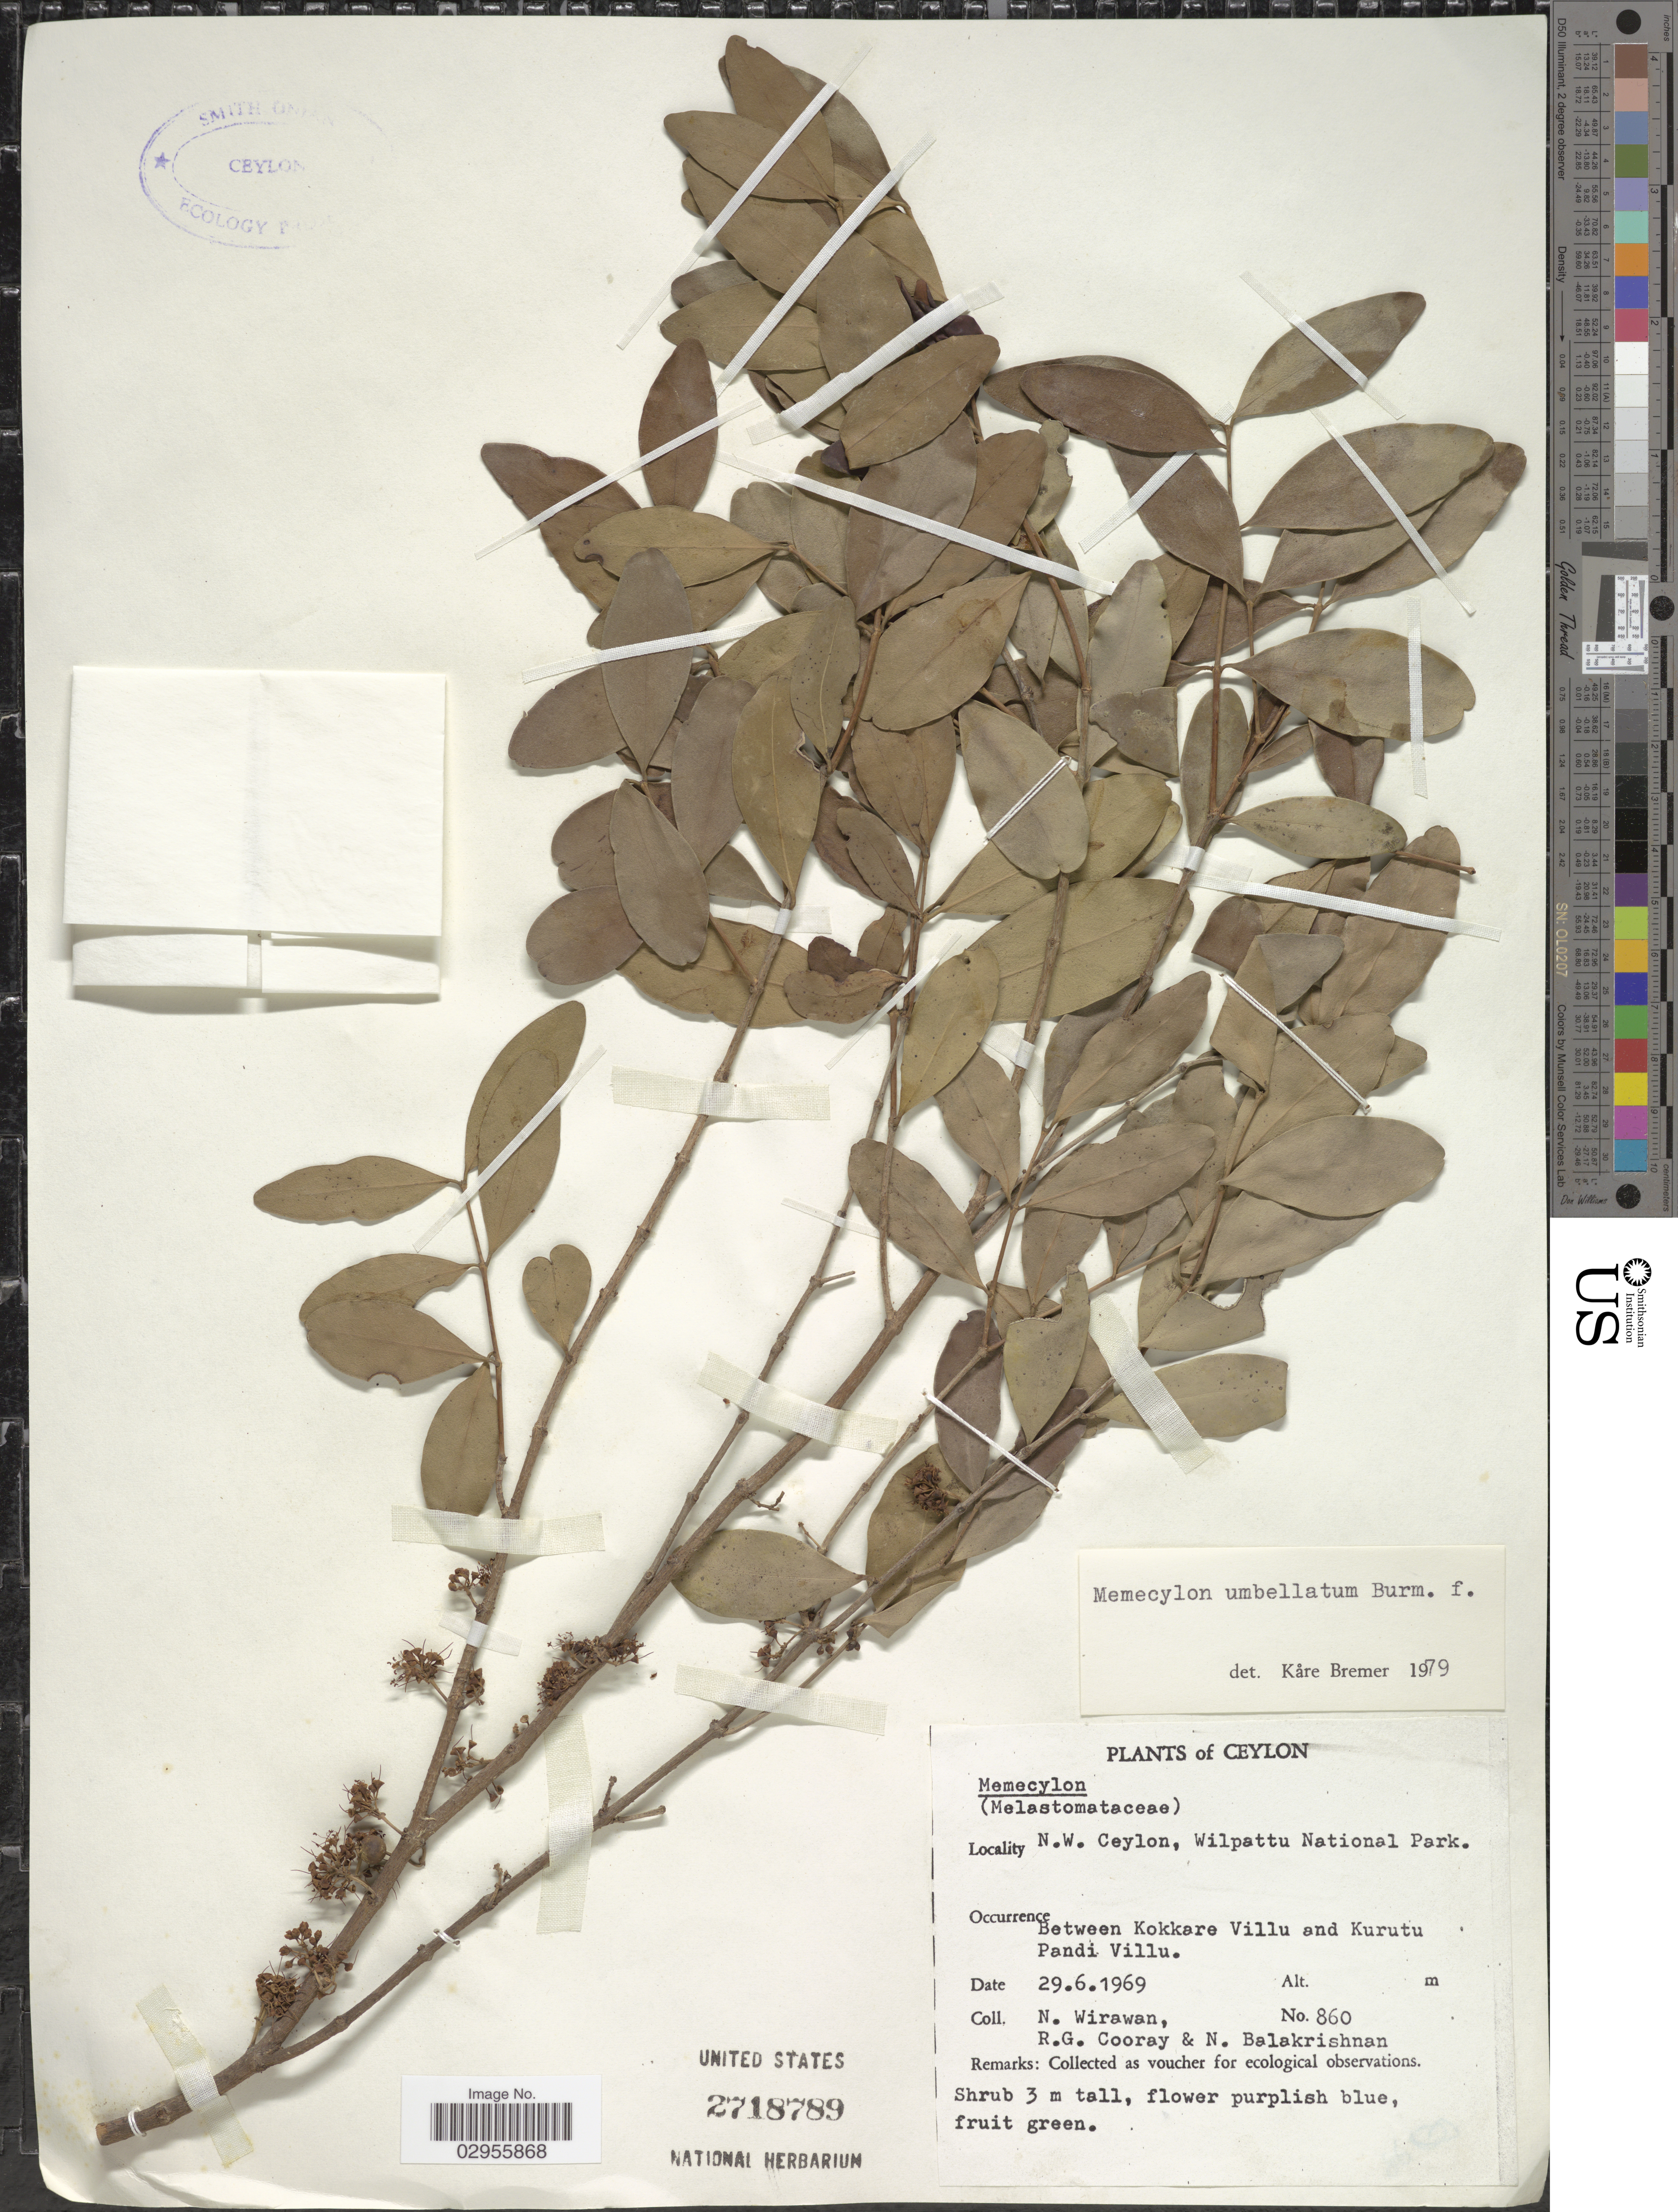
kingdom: Plantae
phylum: Tracheophyta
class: Magnoliopsida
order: Myrtales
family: Melastomataceae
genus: Memecylon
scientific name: Memecylon umbellatum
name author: Burm. f.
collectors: N. Wirawan, R. Cooray & N. Balakrishnan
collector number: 860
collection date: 1969-06-29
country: Sri Lanka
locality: Ceylon. Between Kokkare Villu and Kurutu Pandi Villu.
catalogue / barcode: US 2718789